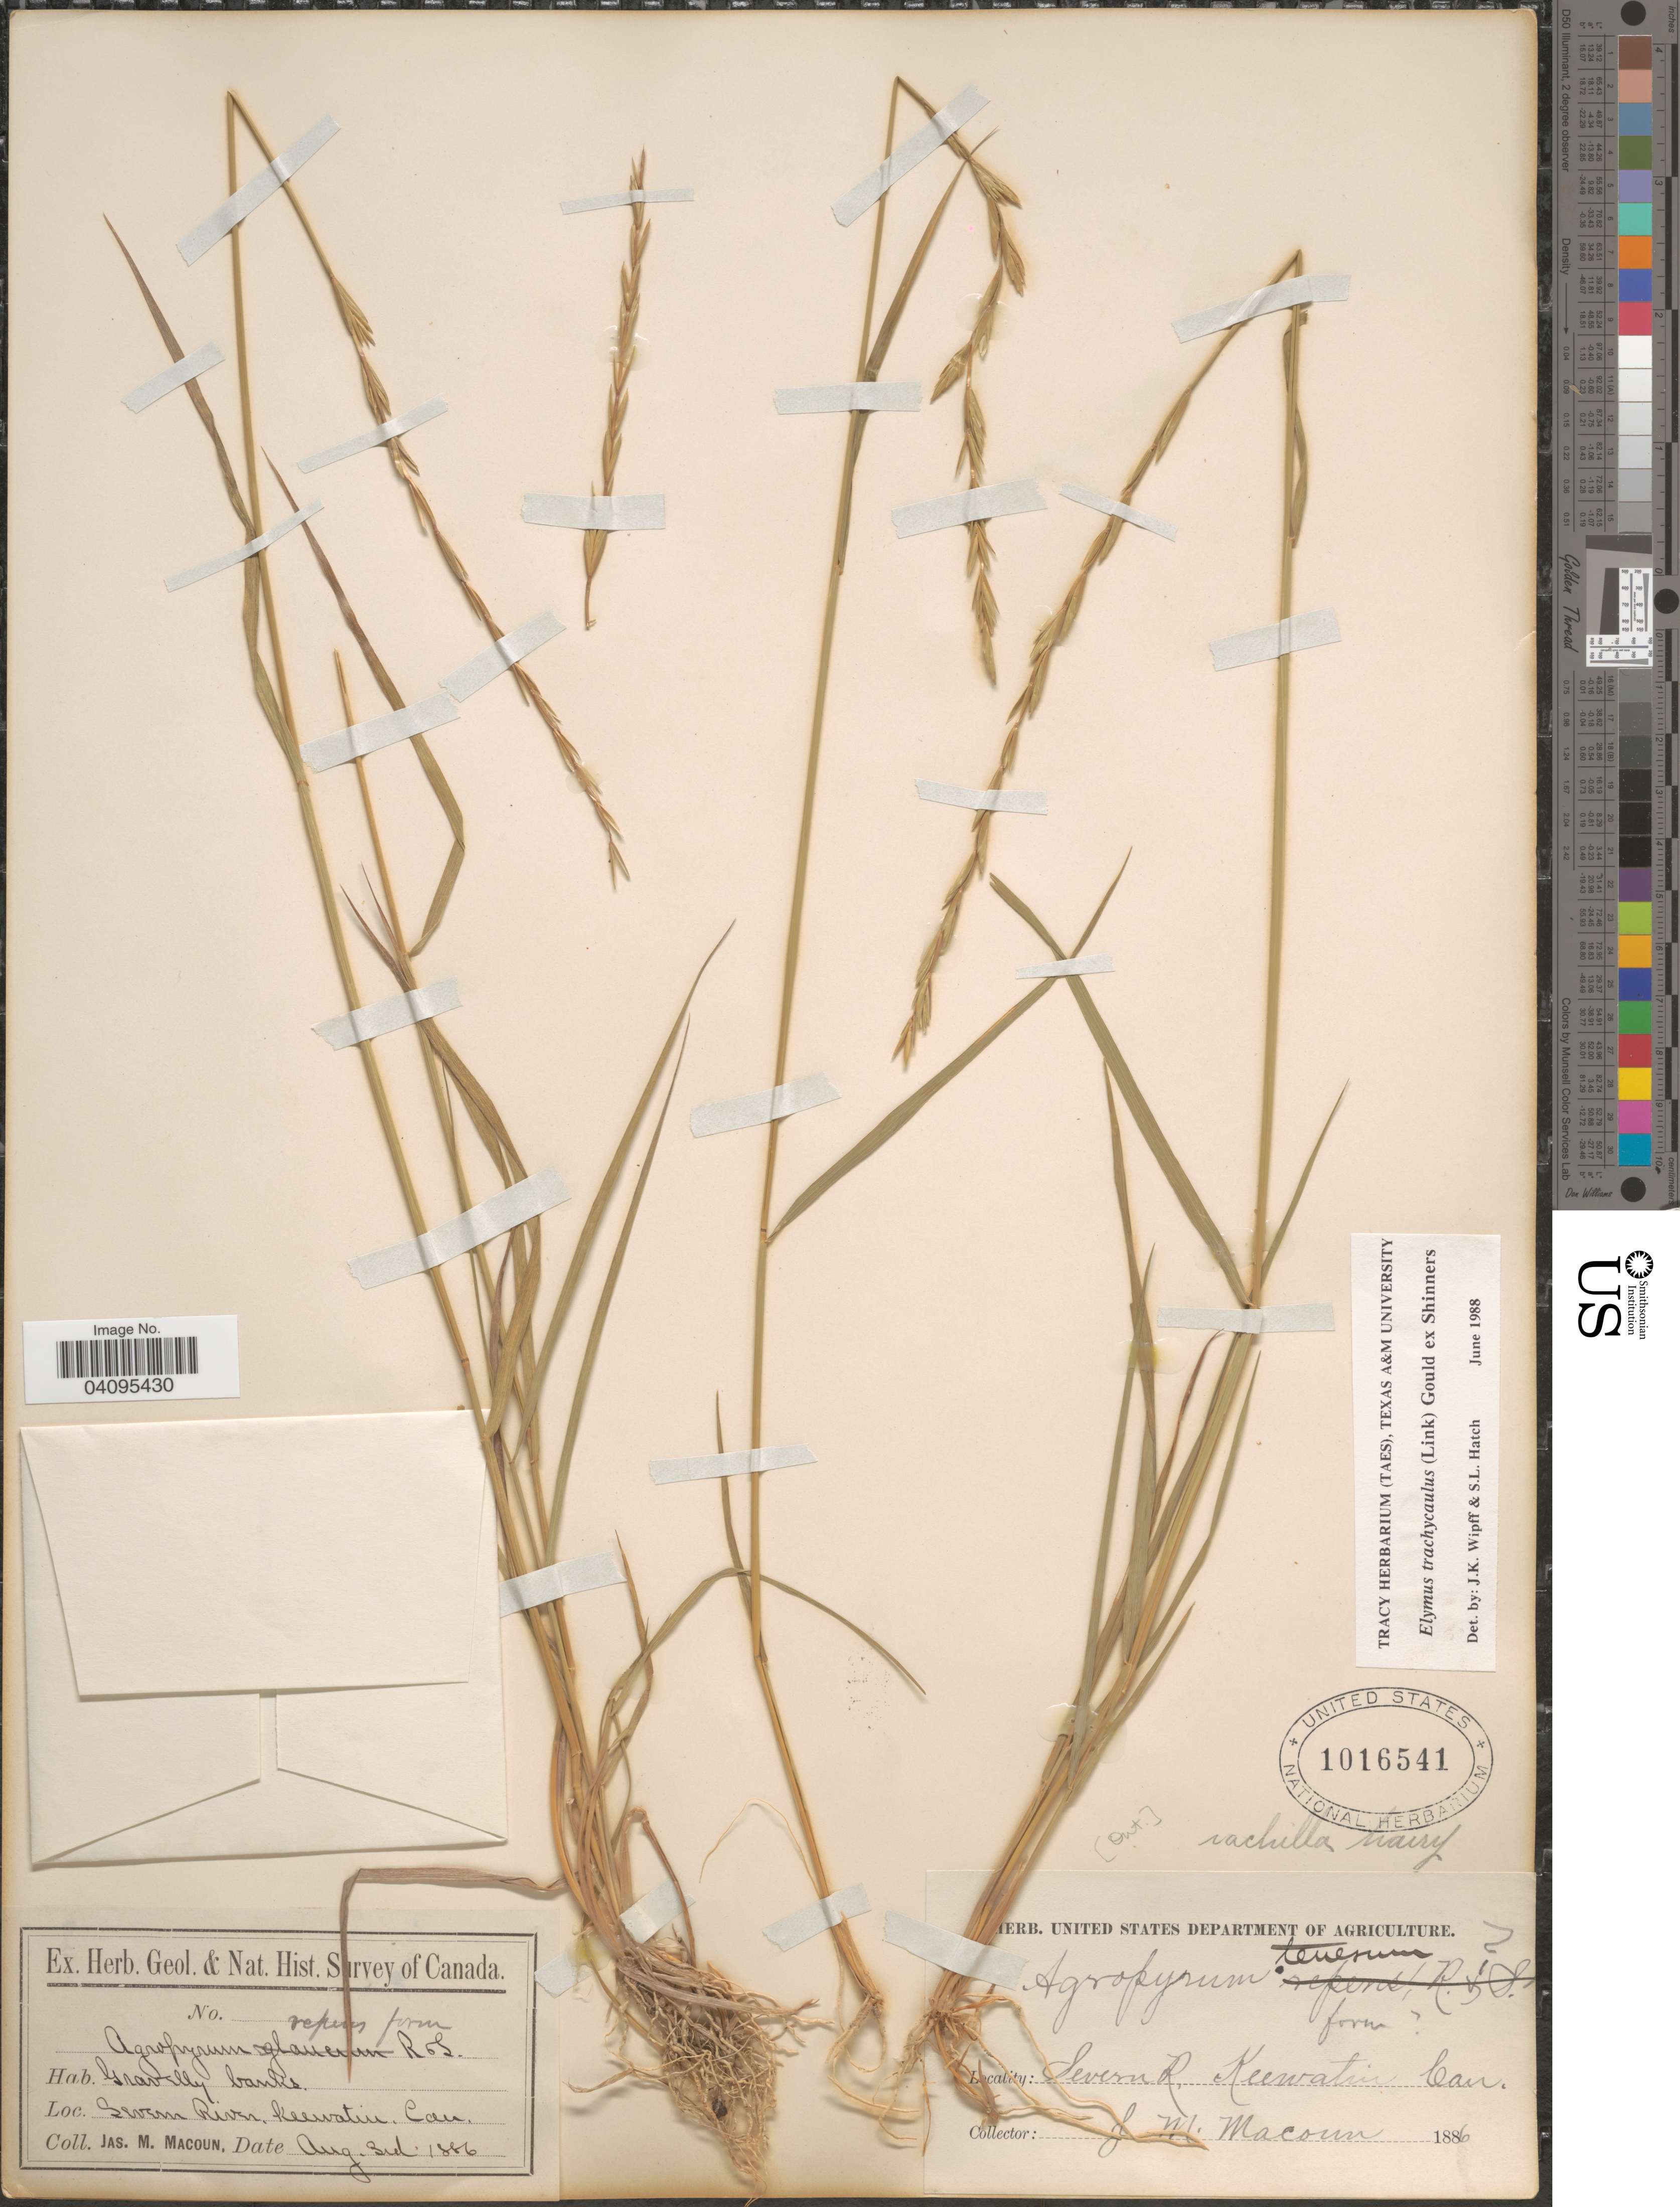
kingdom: Plantae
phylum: Tracheophyta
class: Liliopsida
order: Poales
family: Poaceae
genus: Elymus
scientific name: Elymus trachycaulus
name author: (Link) Gould ex Shinners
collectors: J. M. Macoun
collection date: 1886-08-03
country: Canada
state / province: Ontario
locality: Geol. & Nat. Hist. Survey of Canada. Gravelly banks. Severn River, Keewatin.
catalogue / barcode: US 1016541